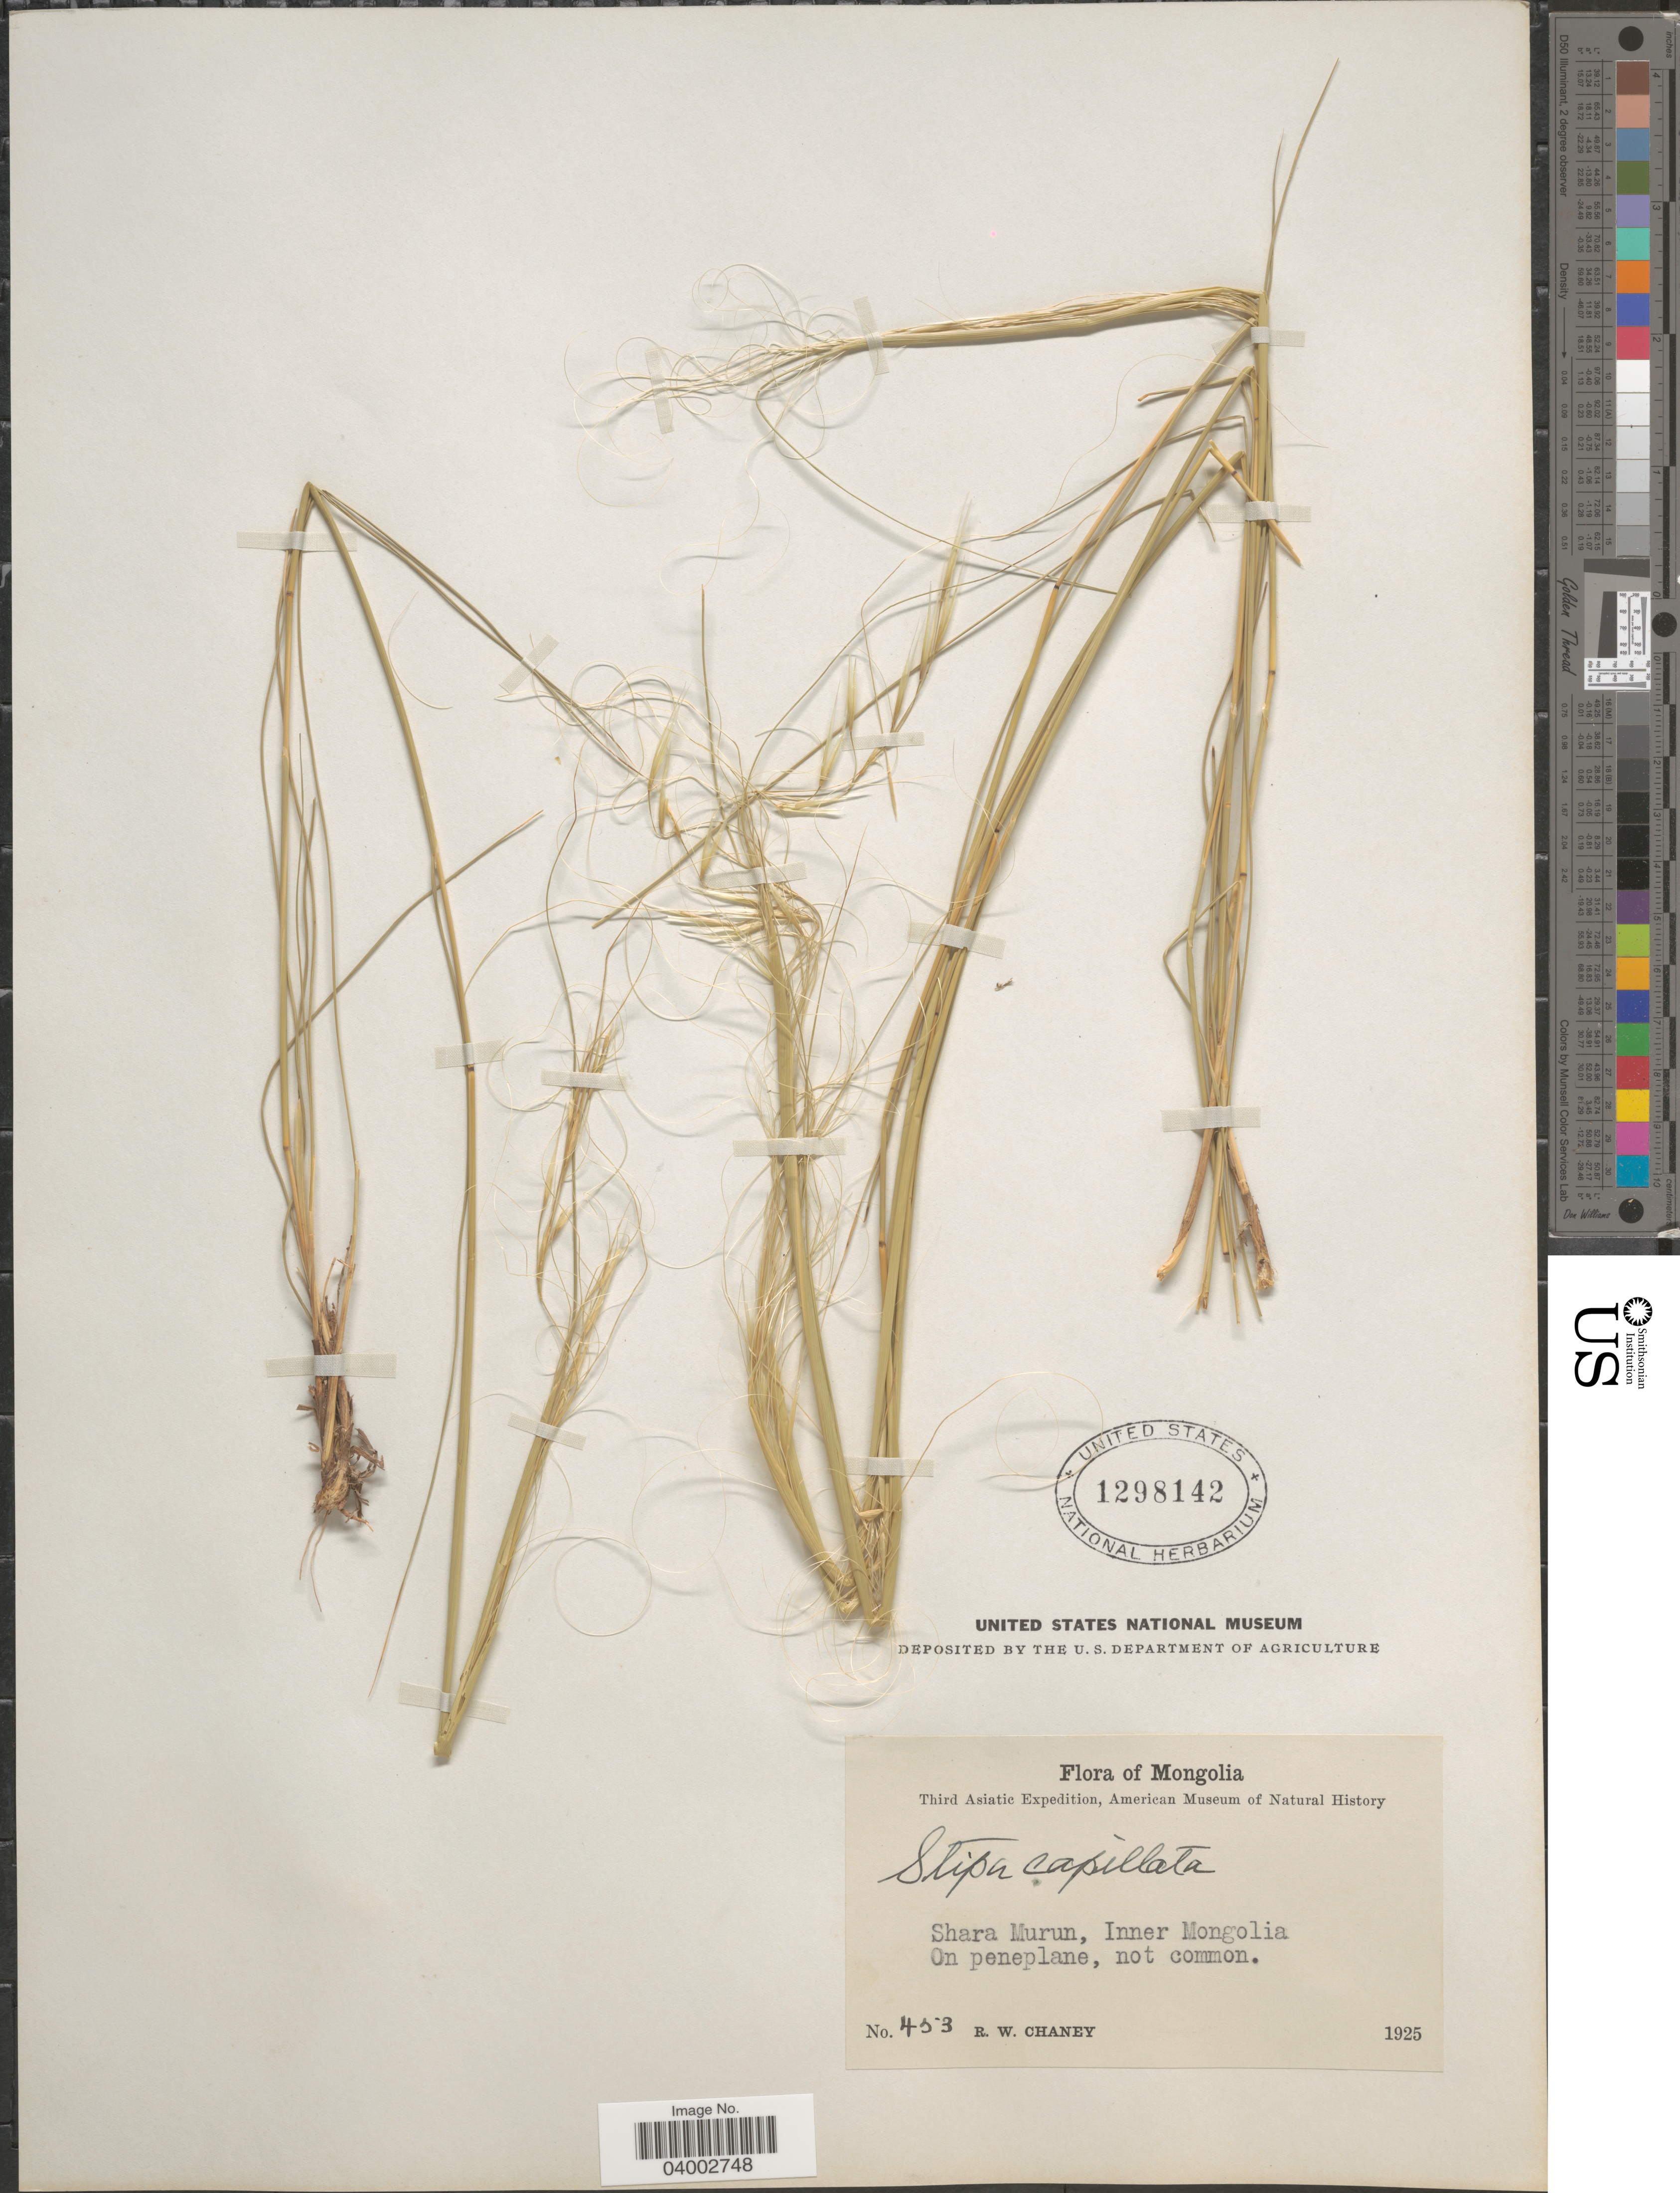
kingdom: Plantae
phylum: Tracheophyta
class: Liliopsida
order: Poales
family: Poaceae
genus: Stipa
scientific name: Stipa capillata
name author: L.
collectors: R. Chaney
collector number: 453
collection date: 1925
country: China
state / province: Nei Monggol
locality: Shara Murun, Inner Mongolia.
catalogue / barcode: US 1298142